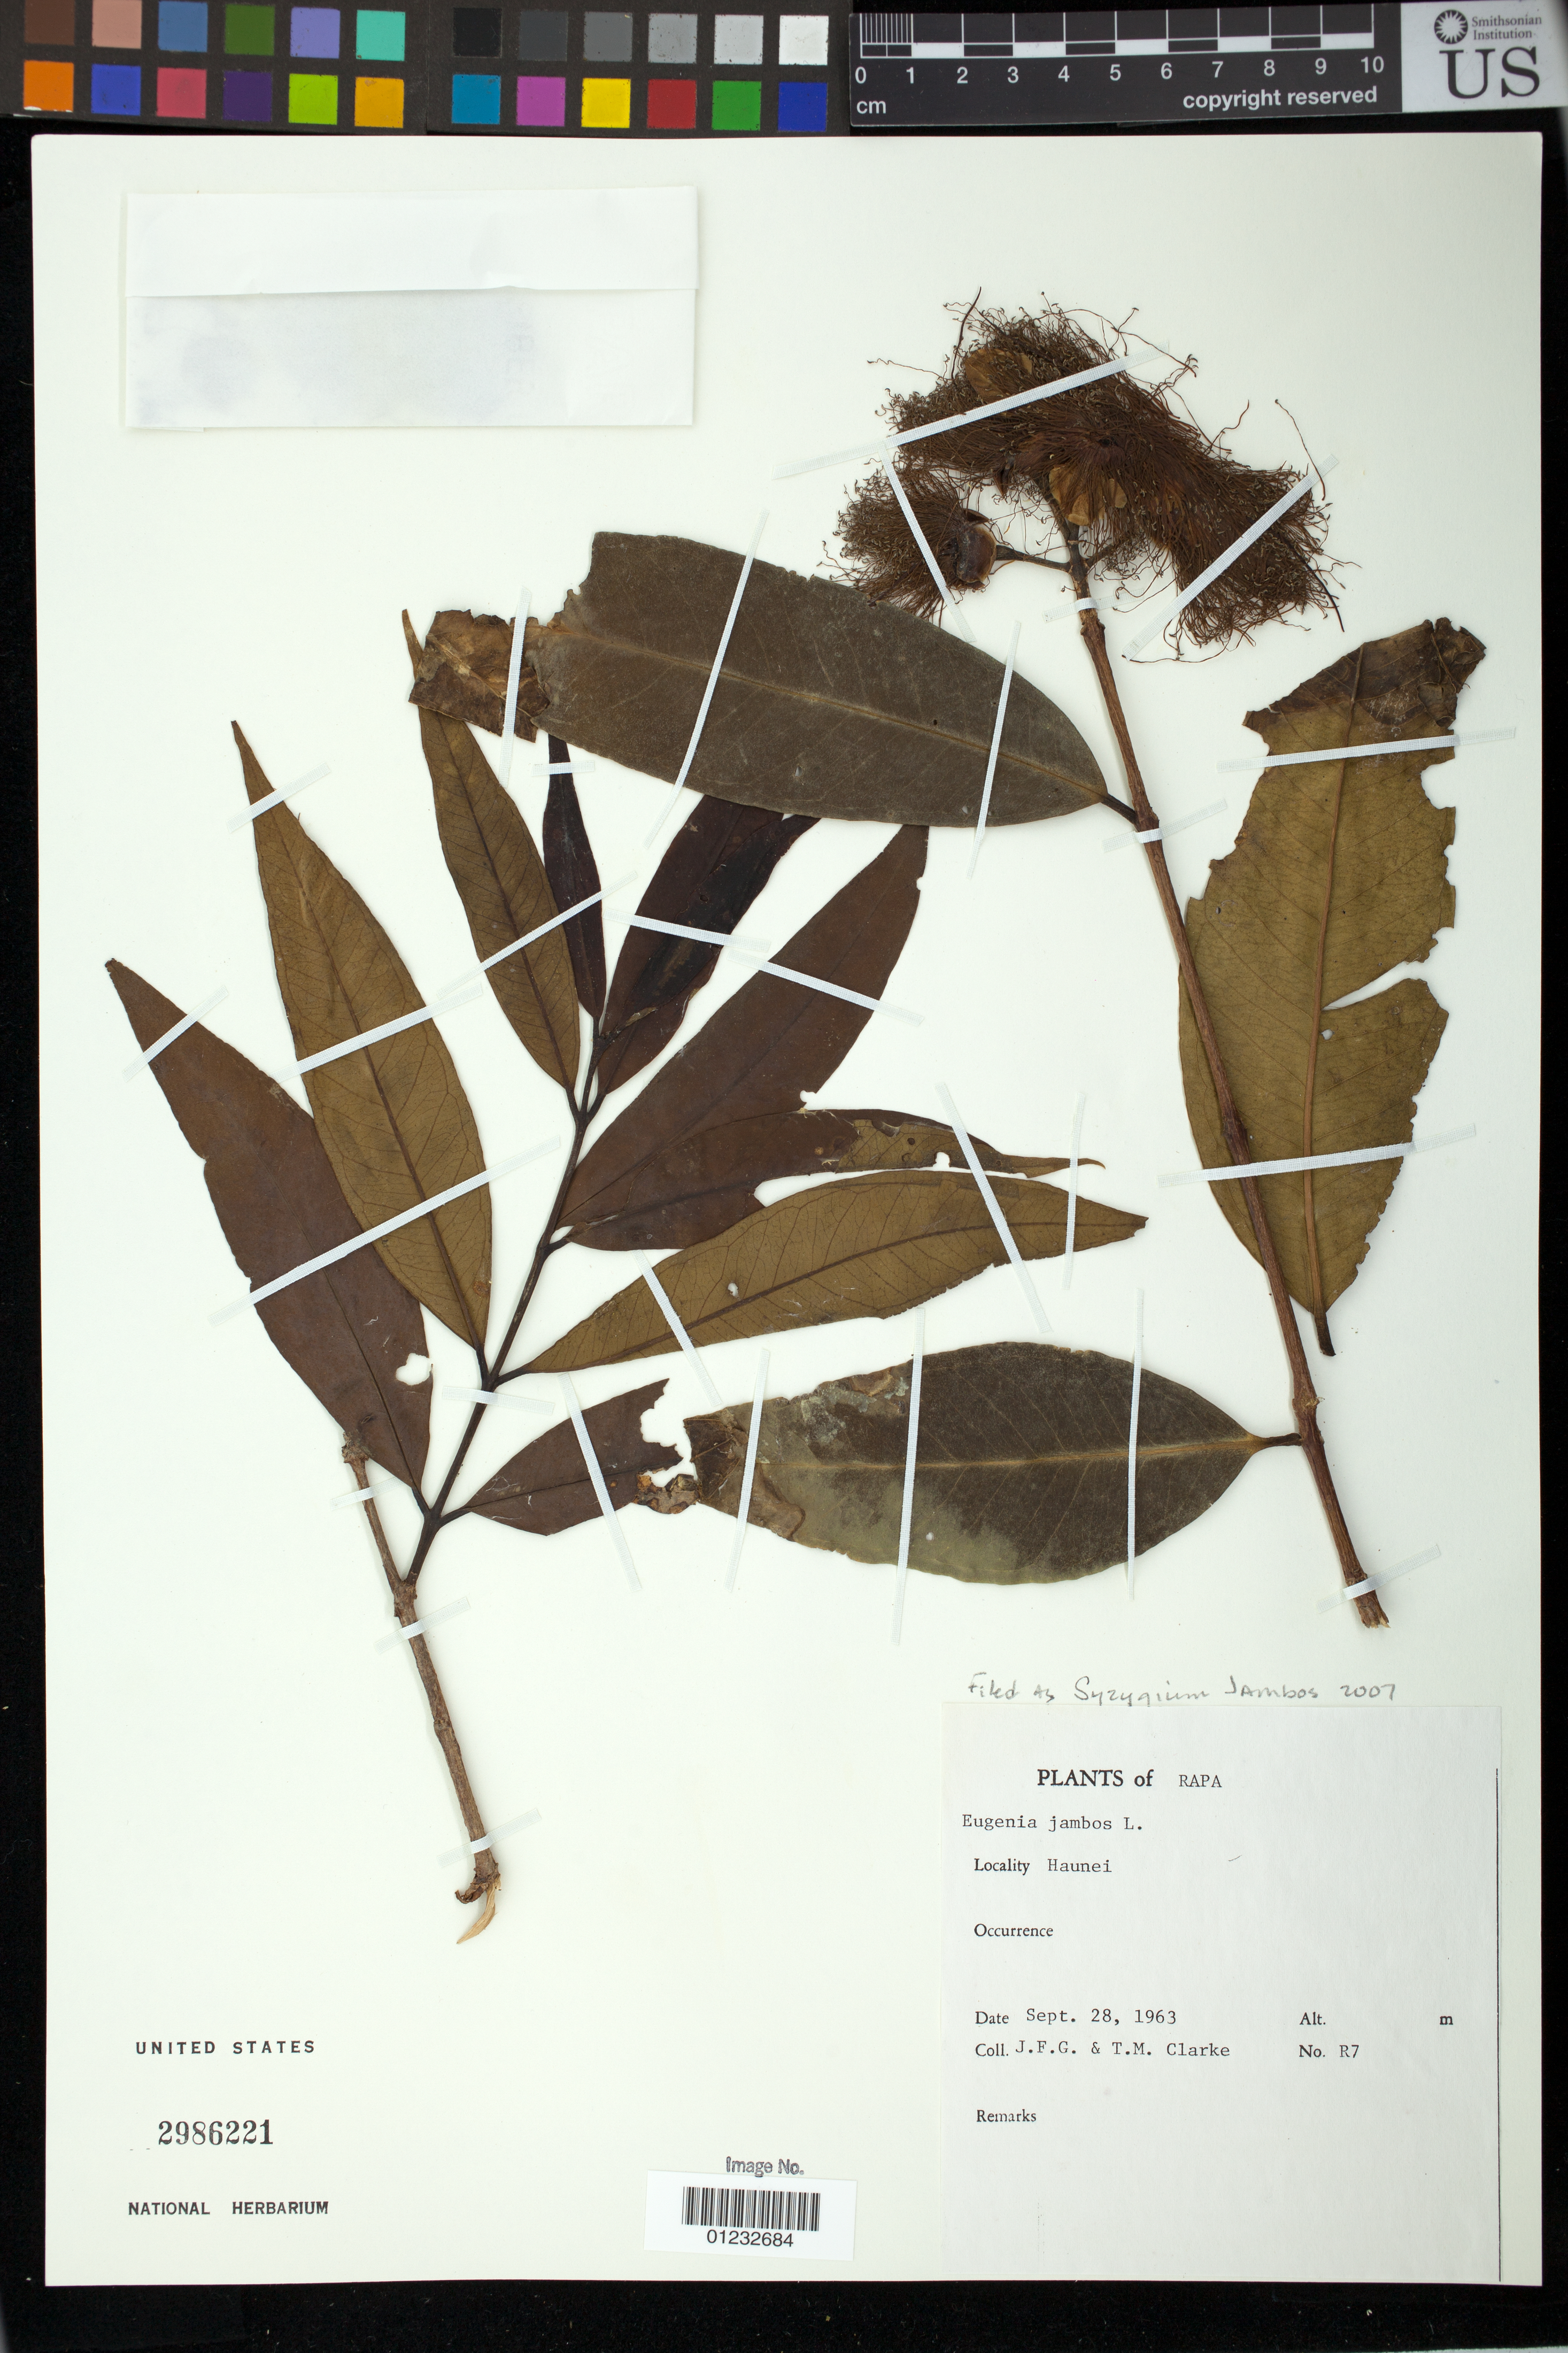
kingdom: Plantae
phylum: Tracheophyta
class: Magnoliopsida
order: Myrtales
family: Myrtaceae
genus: Syzygium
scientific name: Syzygium jambos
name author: (L.) Alston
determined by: Strong, Mark T., (BOT), Smithsonian Institution - National Museum of Natural History (UNITED STATES)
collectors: J. F. Clarke & T. M. Clarke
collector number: R7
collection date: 1963-09-28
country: French Polynesia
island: Rapa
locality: Haunei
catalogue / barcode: US 2986221